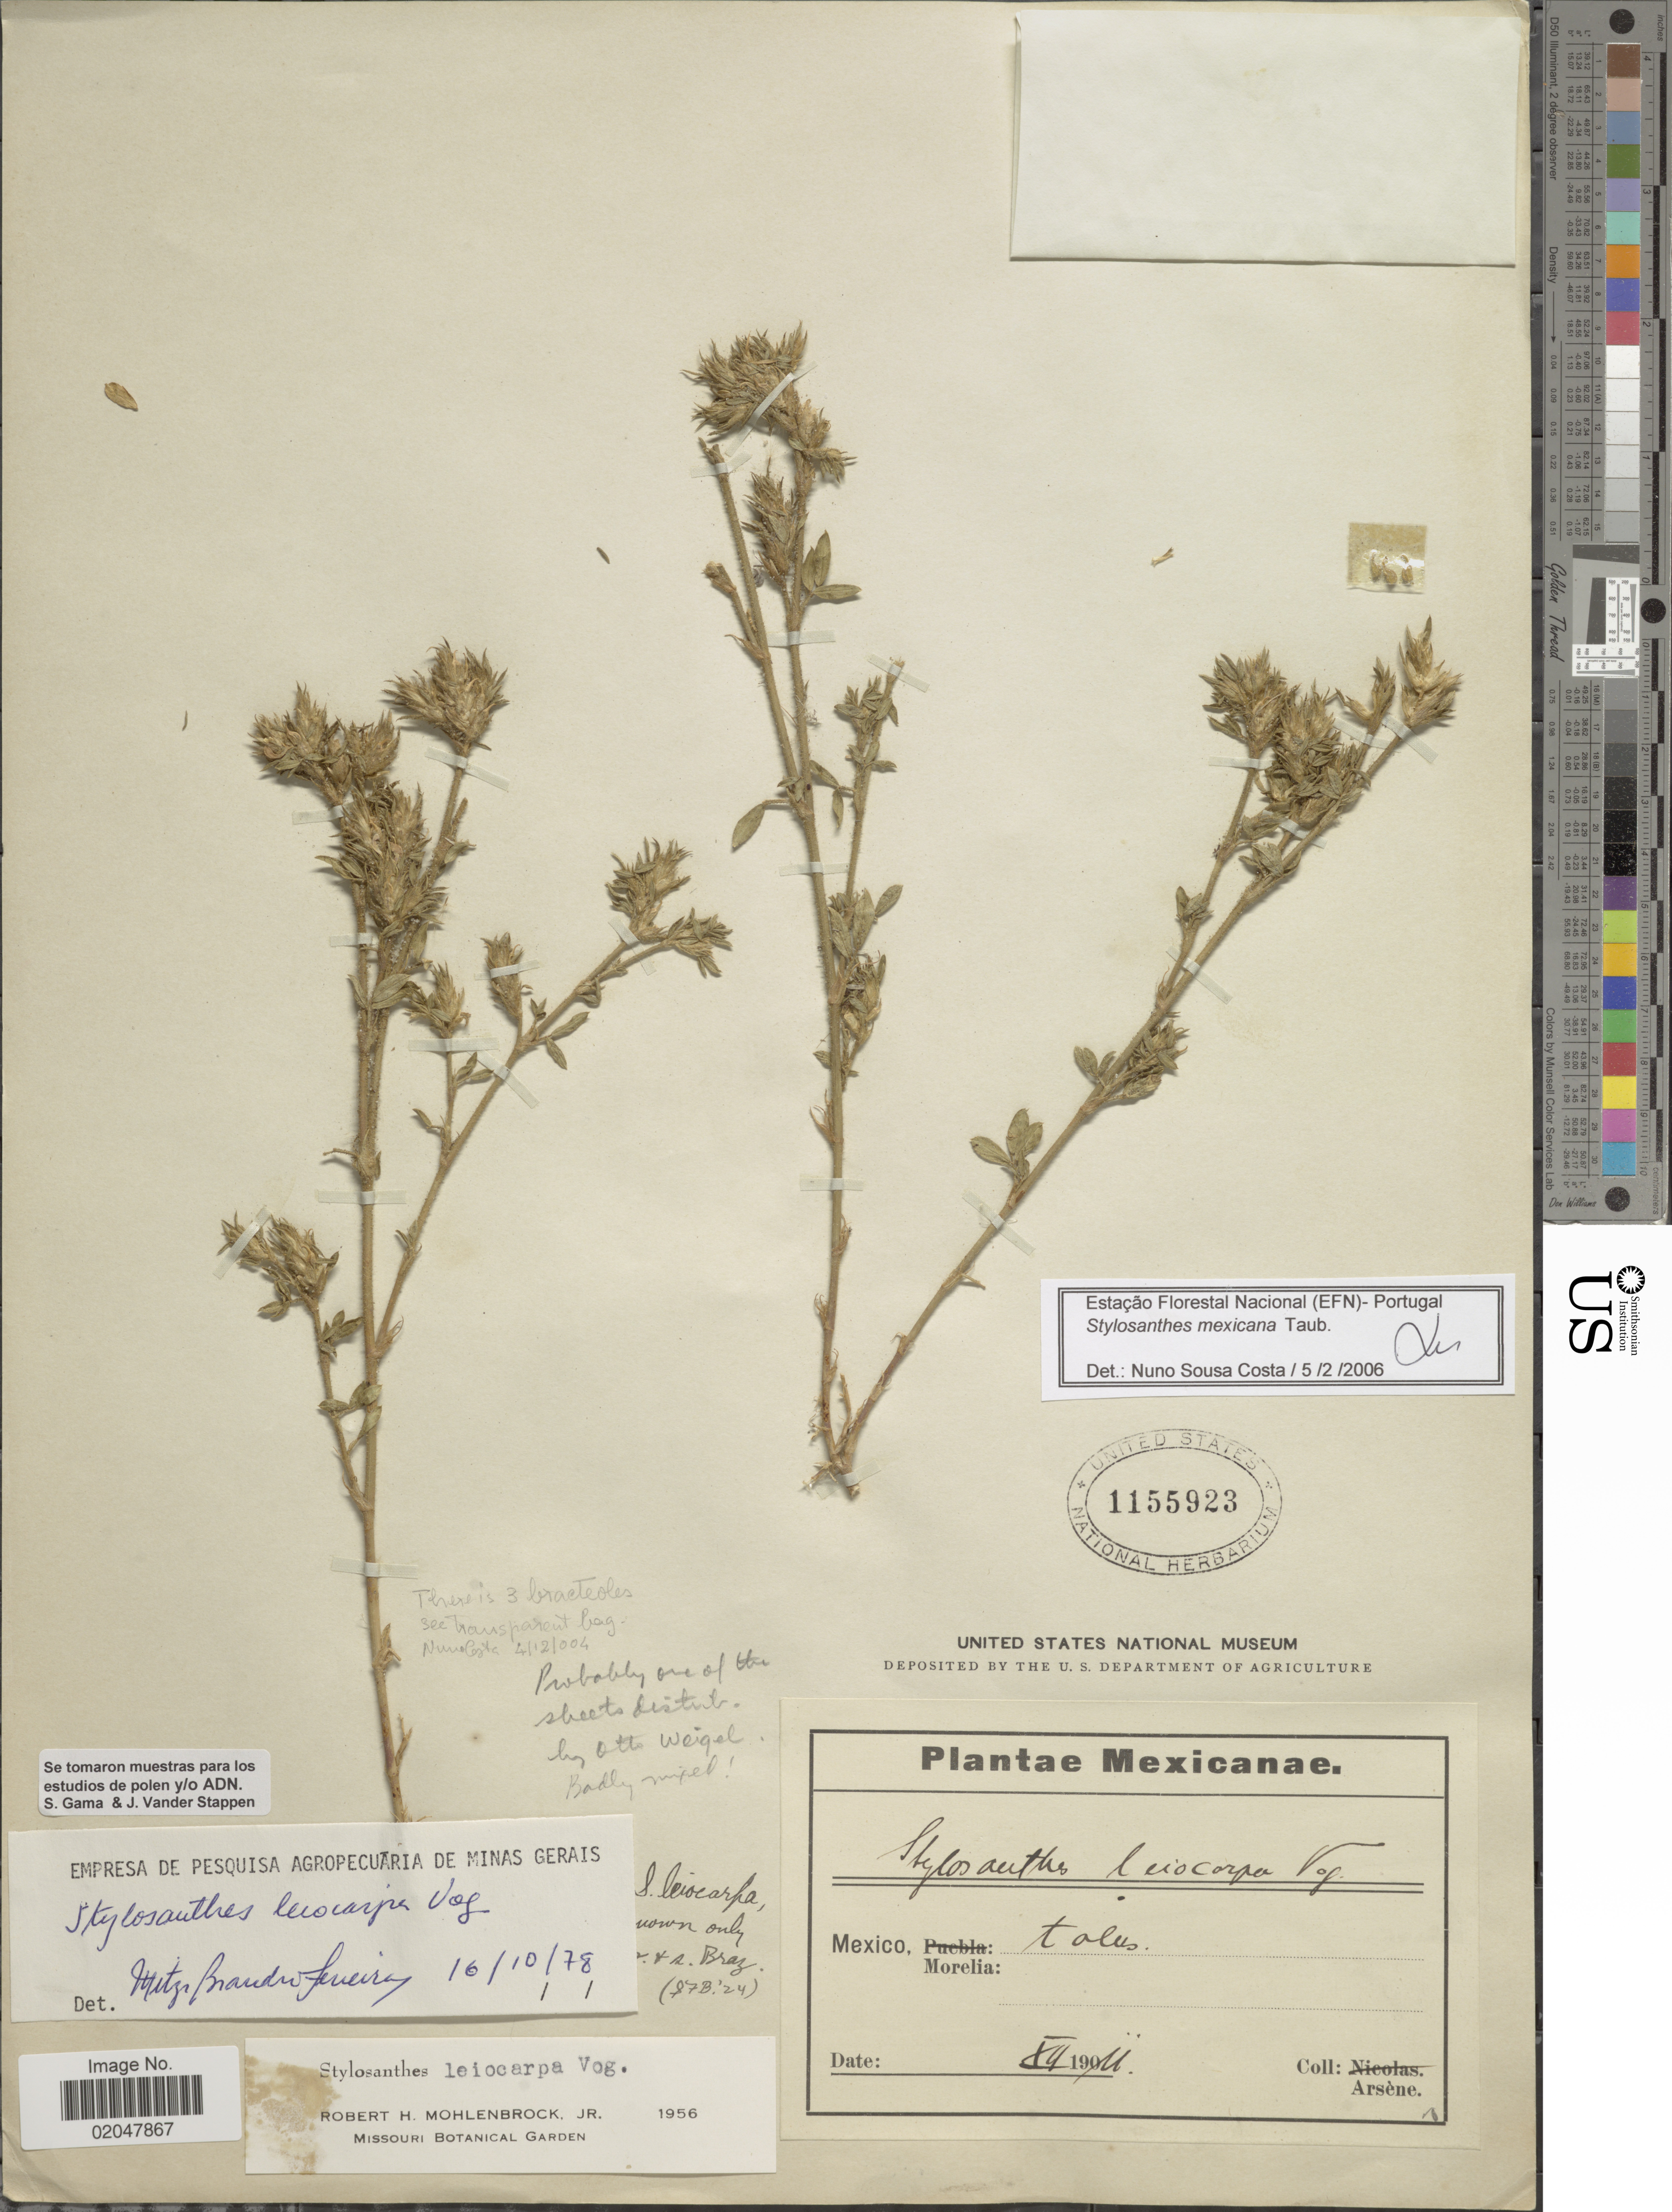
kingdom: Plantae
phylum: Tracheophyta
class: Magnoliopsida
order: Fabales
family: Fabaceae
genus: Stylosanthes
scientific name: Stylosanthes mexicana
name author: Taub.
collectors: -- Arsène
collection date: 1911-12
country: Mexico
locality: Morelia: Tolus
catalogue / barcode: US 1155923